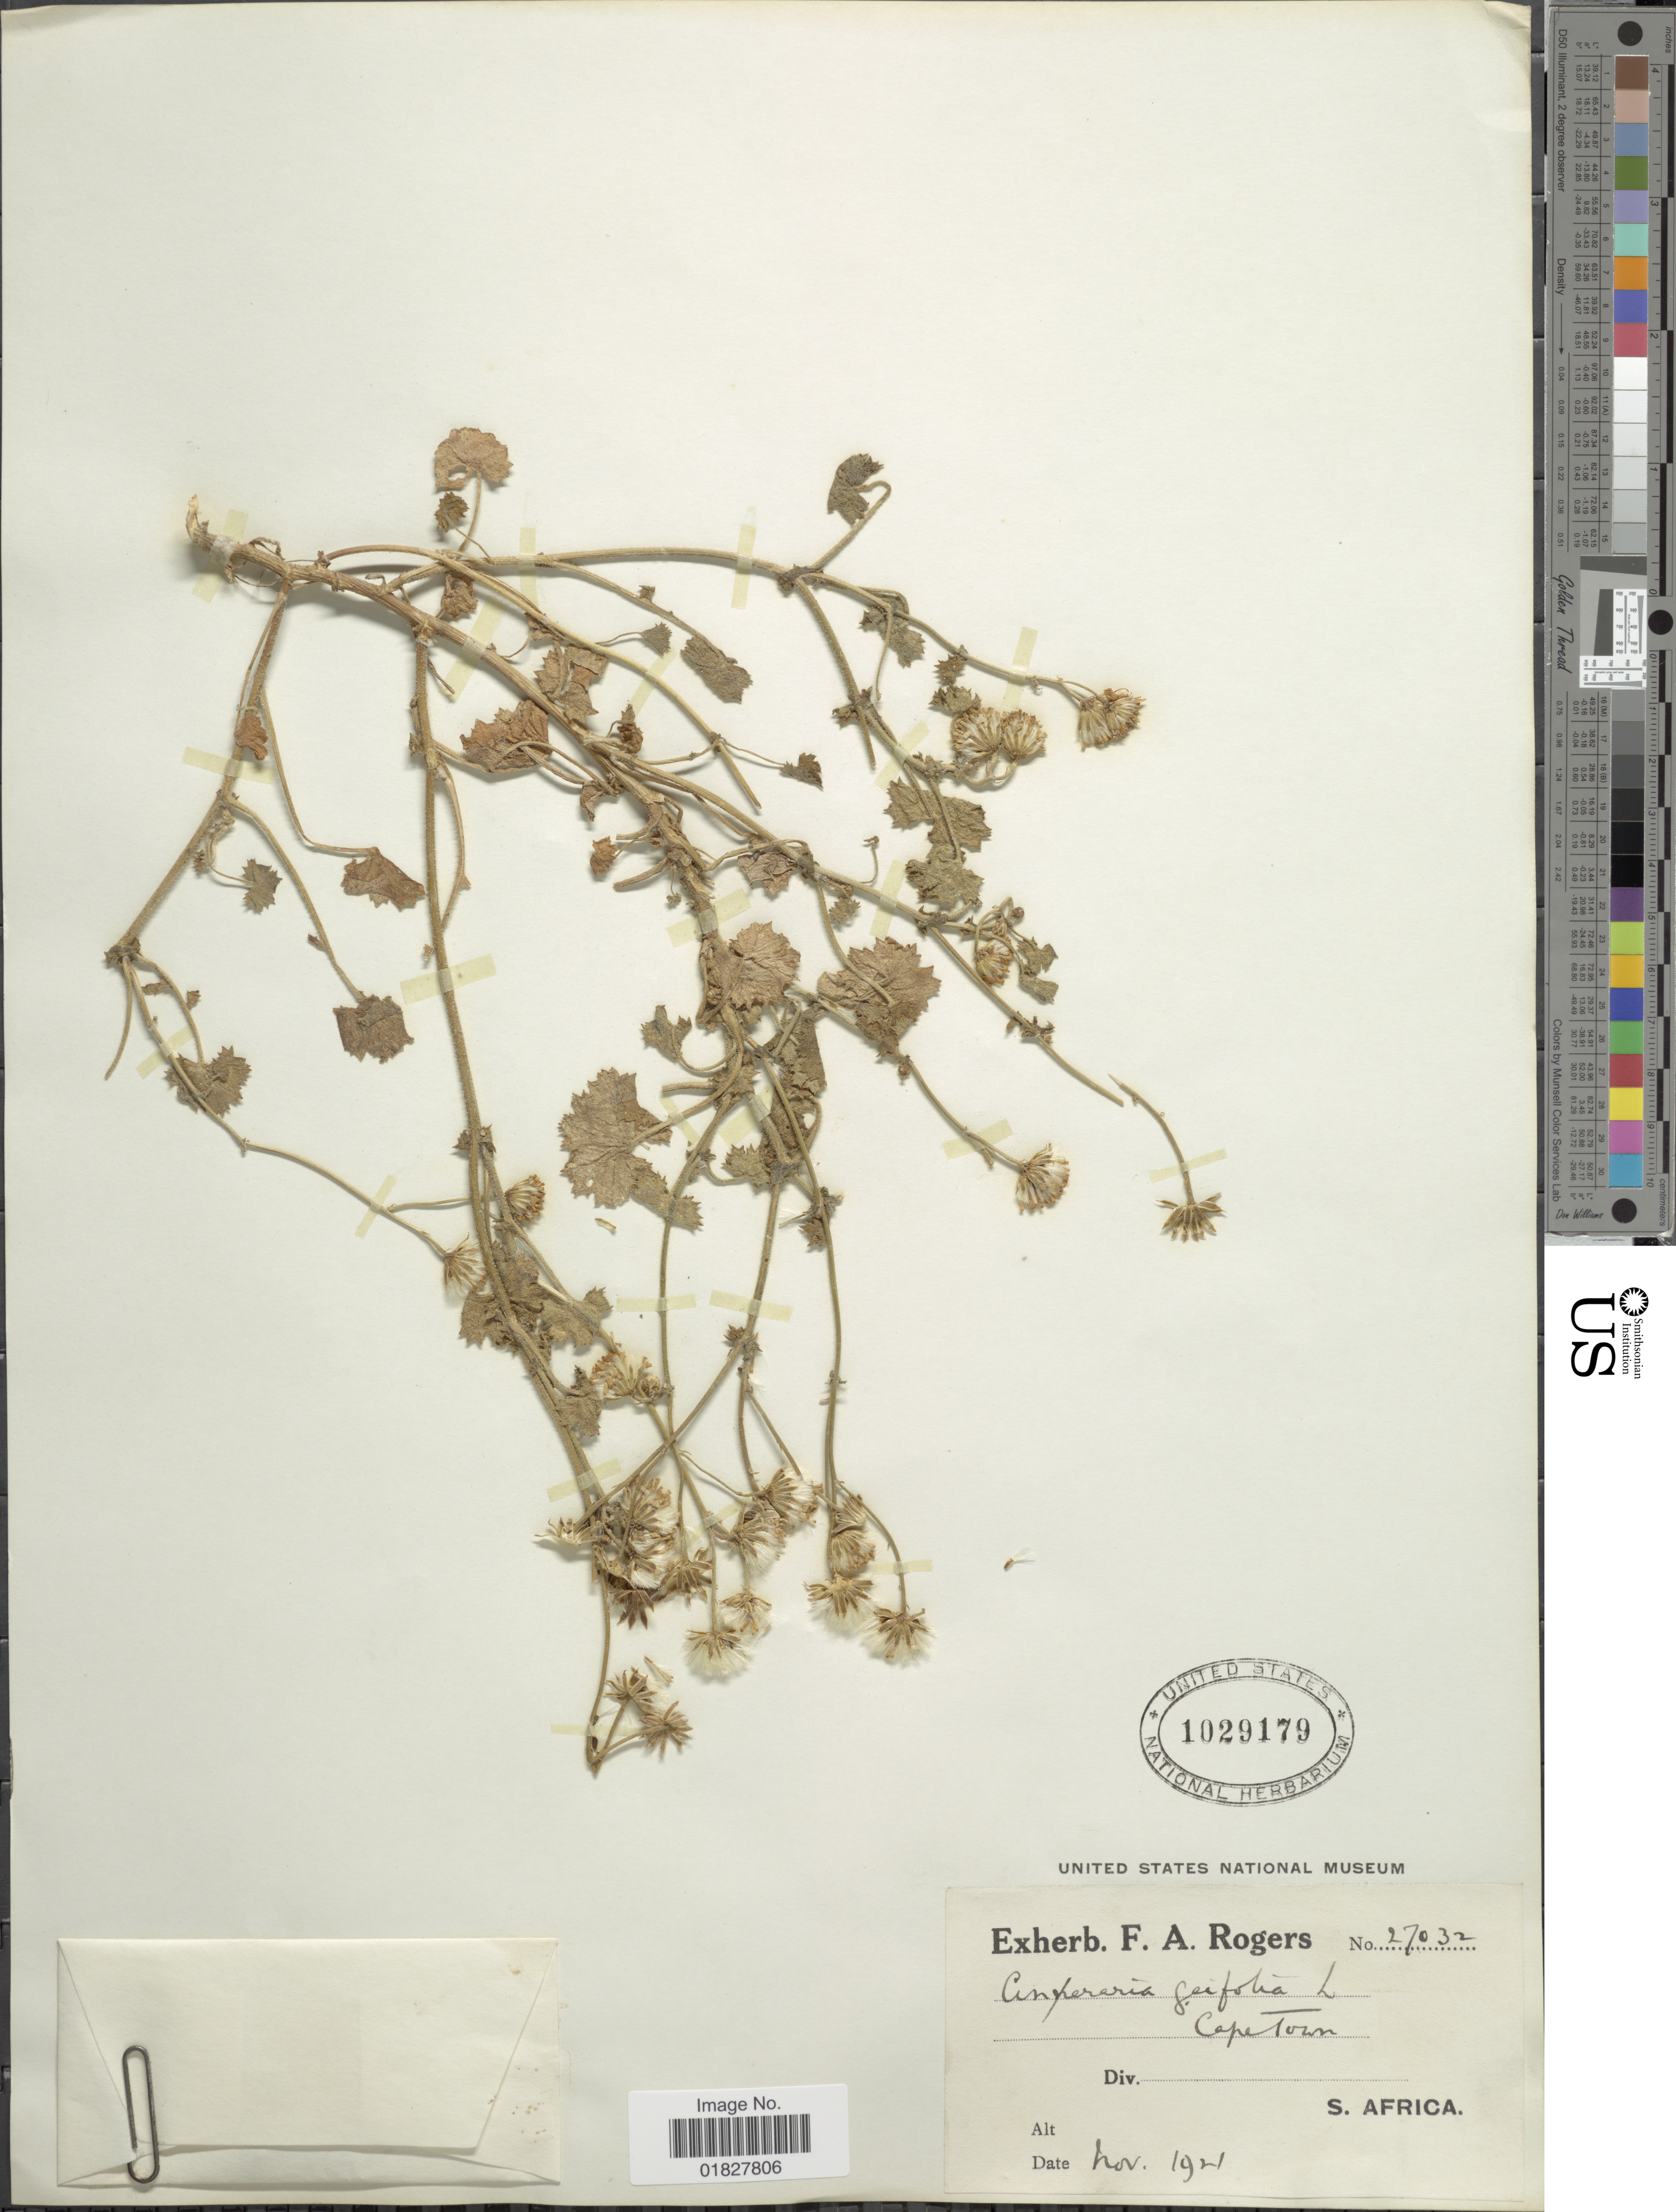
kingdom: Plantae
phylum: Tracheophyta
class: Magnoliopsida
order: Asterales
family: Asteraceae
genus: Cineraria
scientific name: Cineraria geifolia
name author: Thunb.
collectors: ex herb. F. A. Rogers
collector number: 27032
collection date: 1921-11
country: South Africa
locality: Capetown, S. Africa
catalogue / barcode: US 1029179